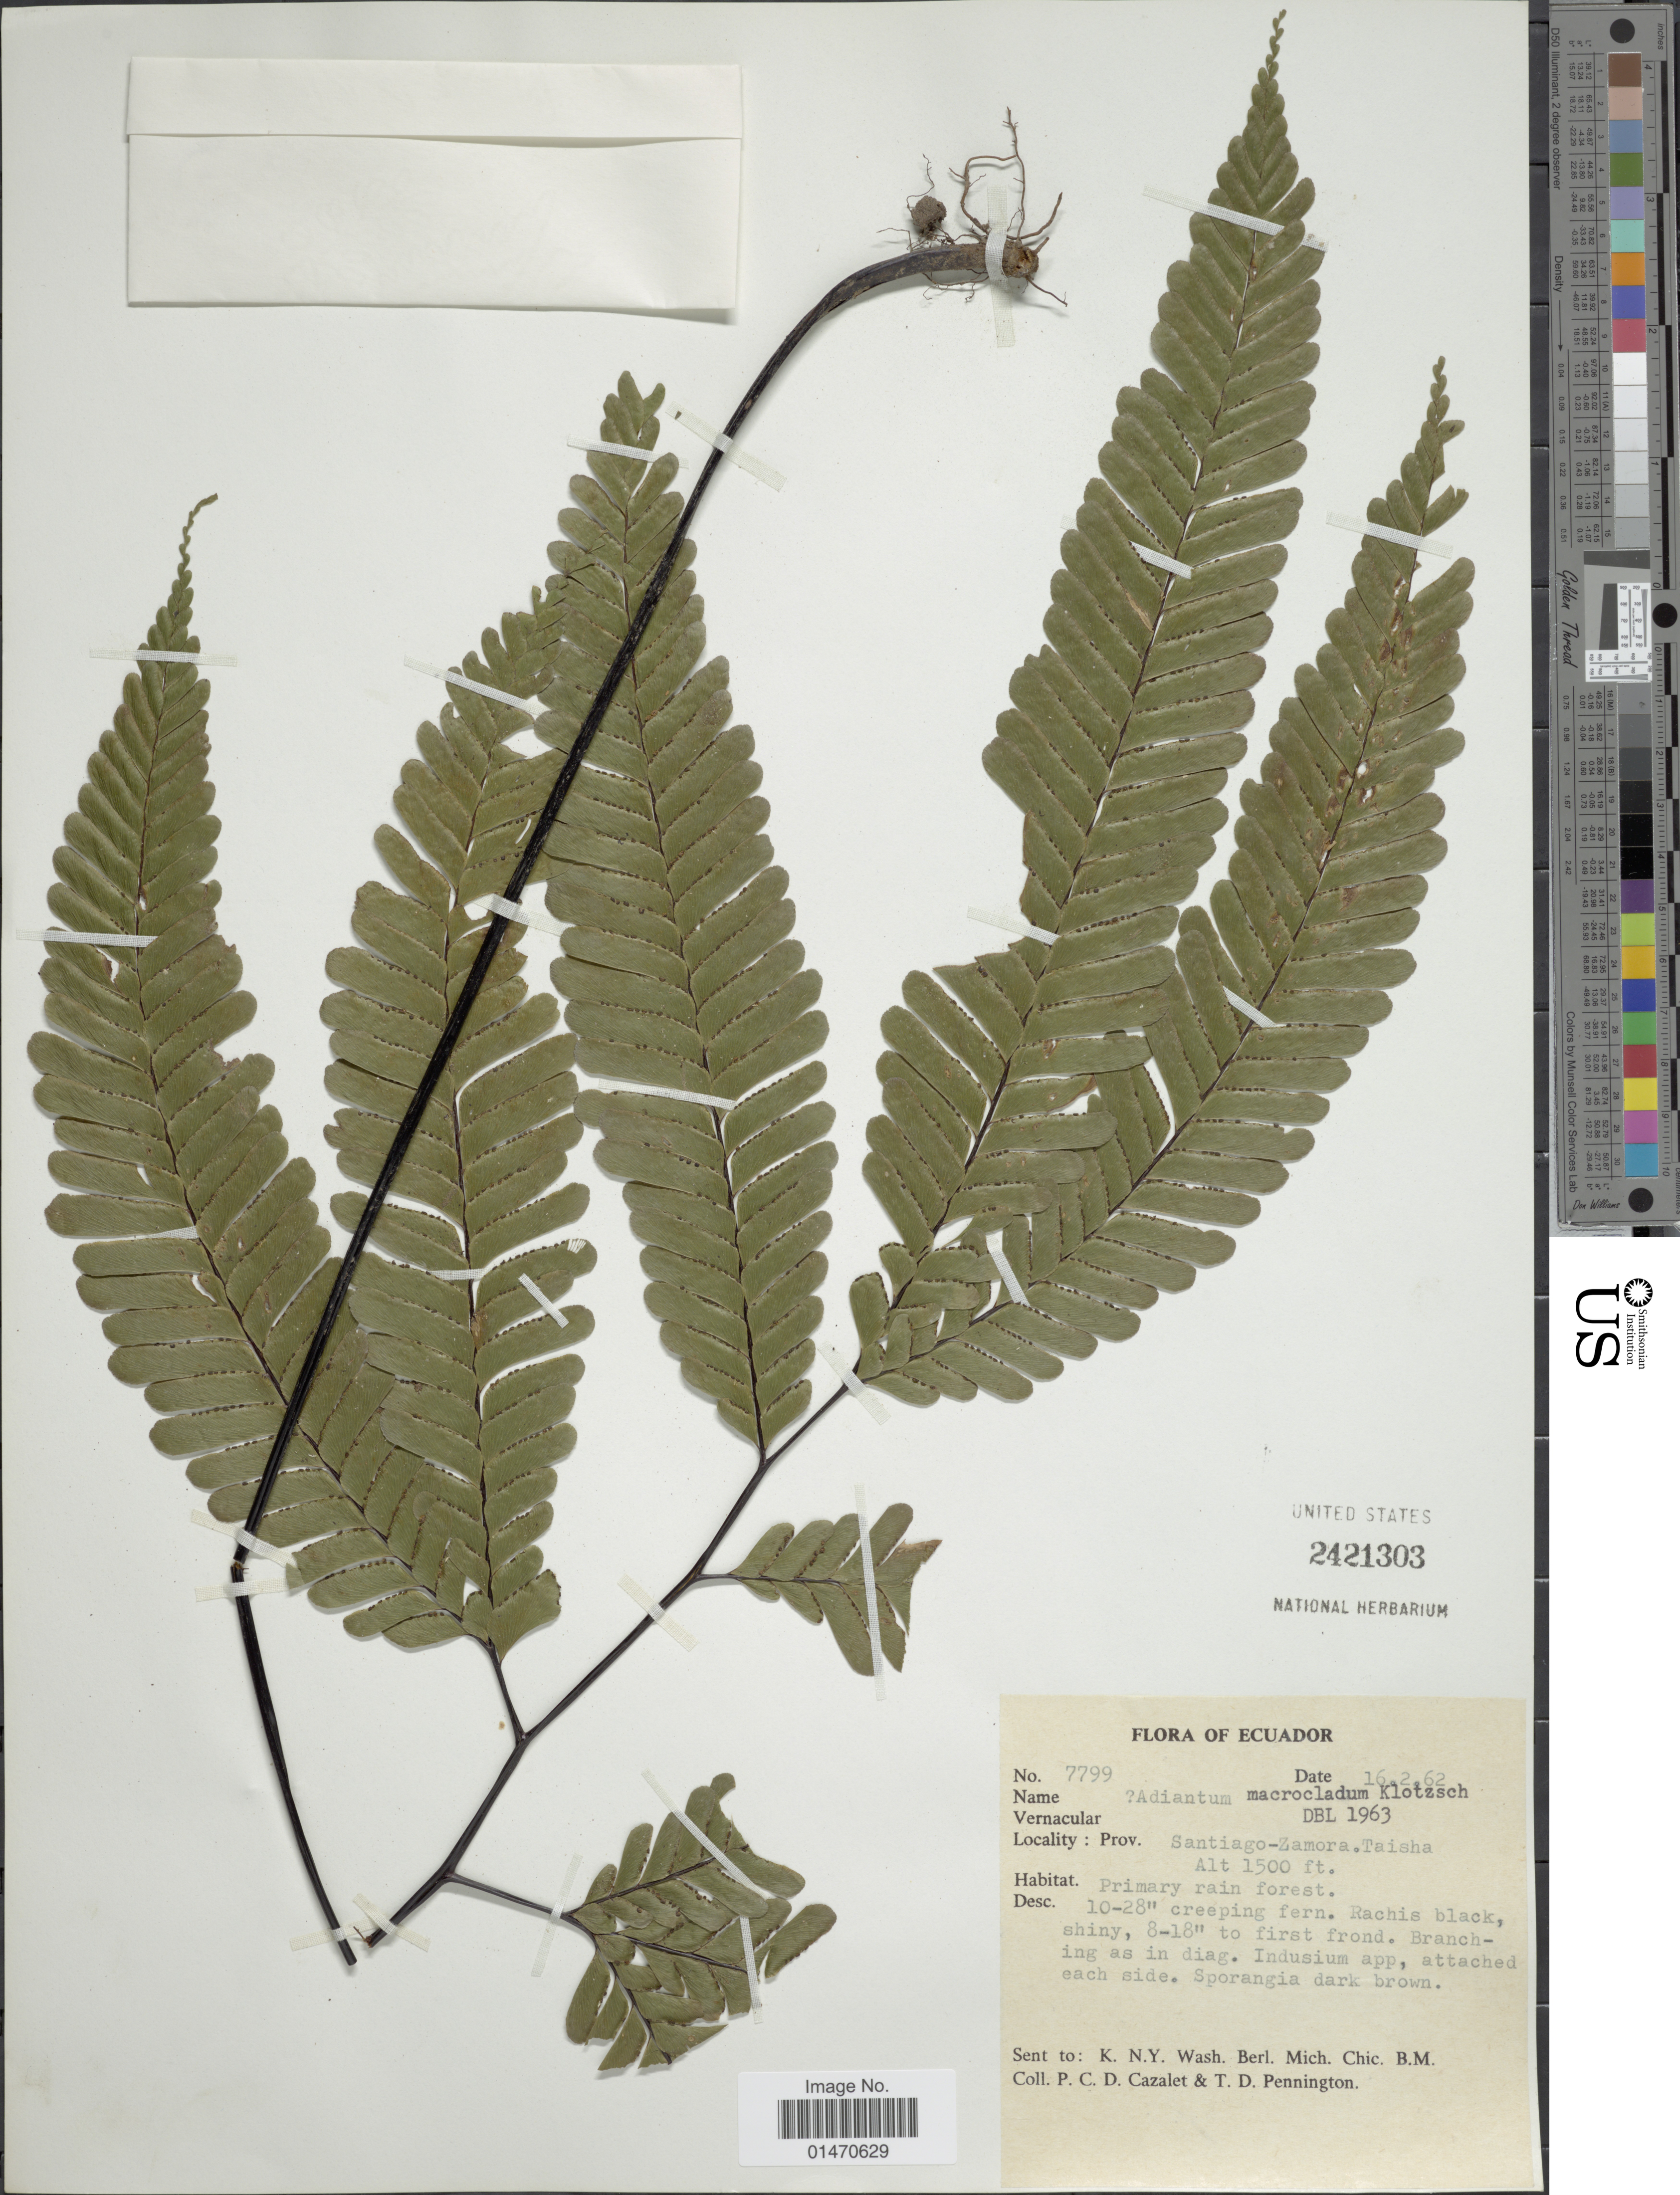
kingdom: Plantae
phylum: Tracheophyta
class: Polypodiopsida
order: Polypodiales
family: Pteridaceae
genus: Adiantum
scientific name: Adiantum macrocladum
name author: Klotzsch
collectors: P. C. D. Cazalet & T. D. Pennington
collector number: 7799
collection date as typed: Transcribed d/m/y: 16/2/62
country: Ecuador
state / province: Zamora-Chinchipe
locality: Prov. Santiago-Zamora, Taisha,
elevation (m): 457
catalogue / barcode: US 2421303